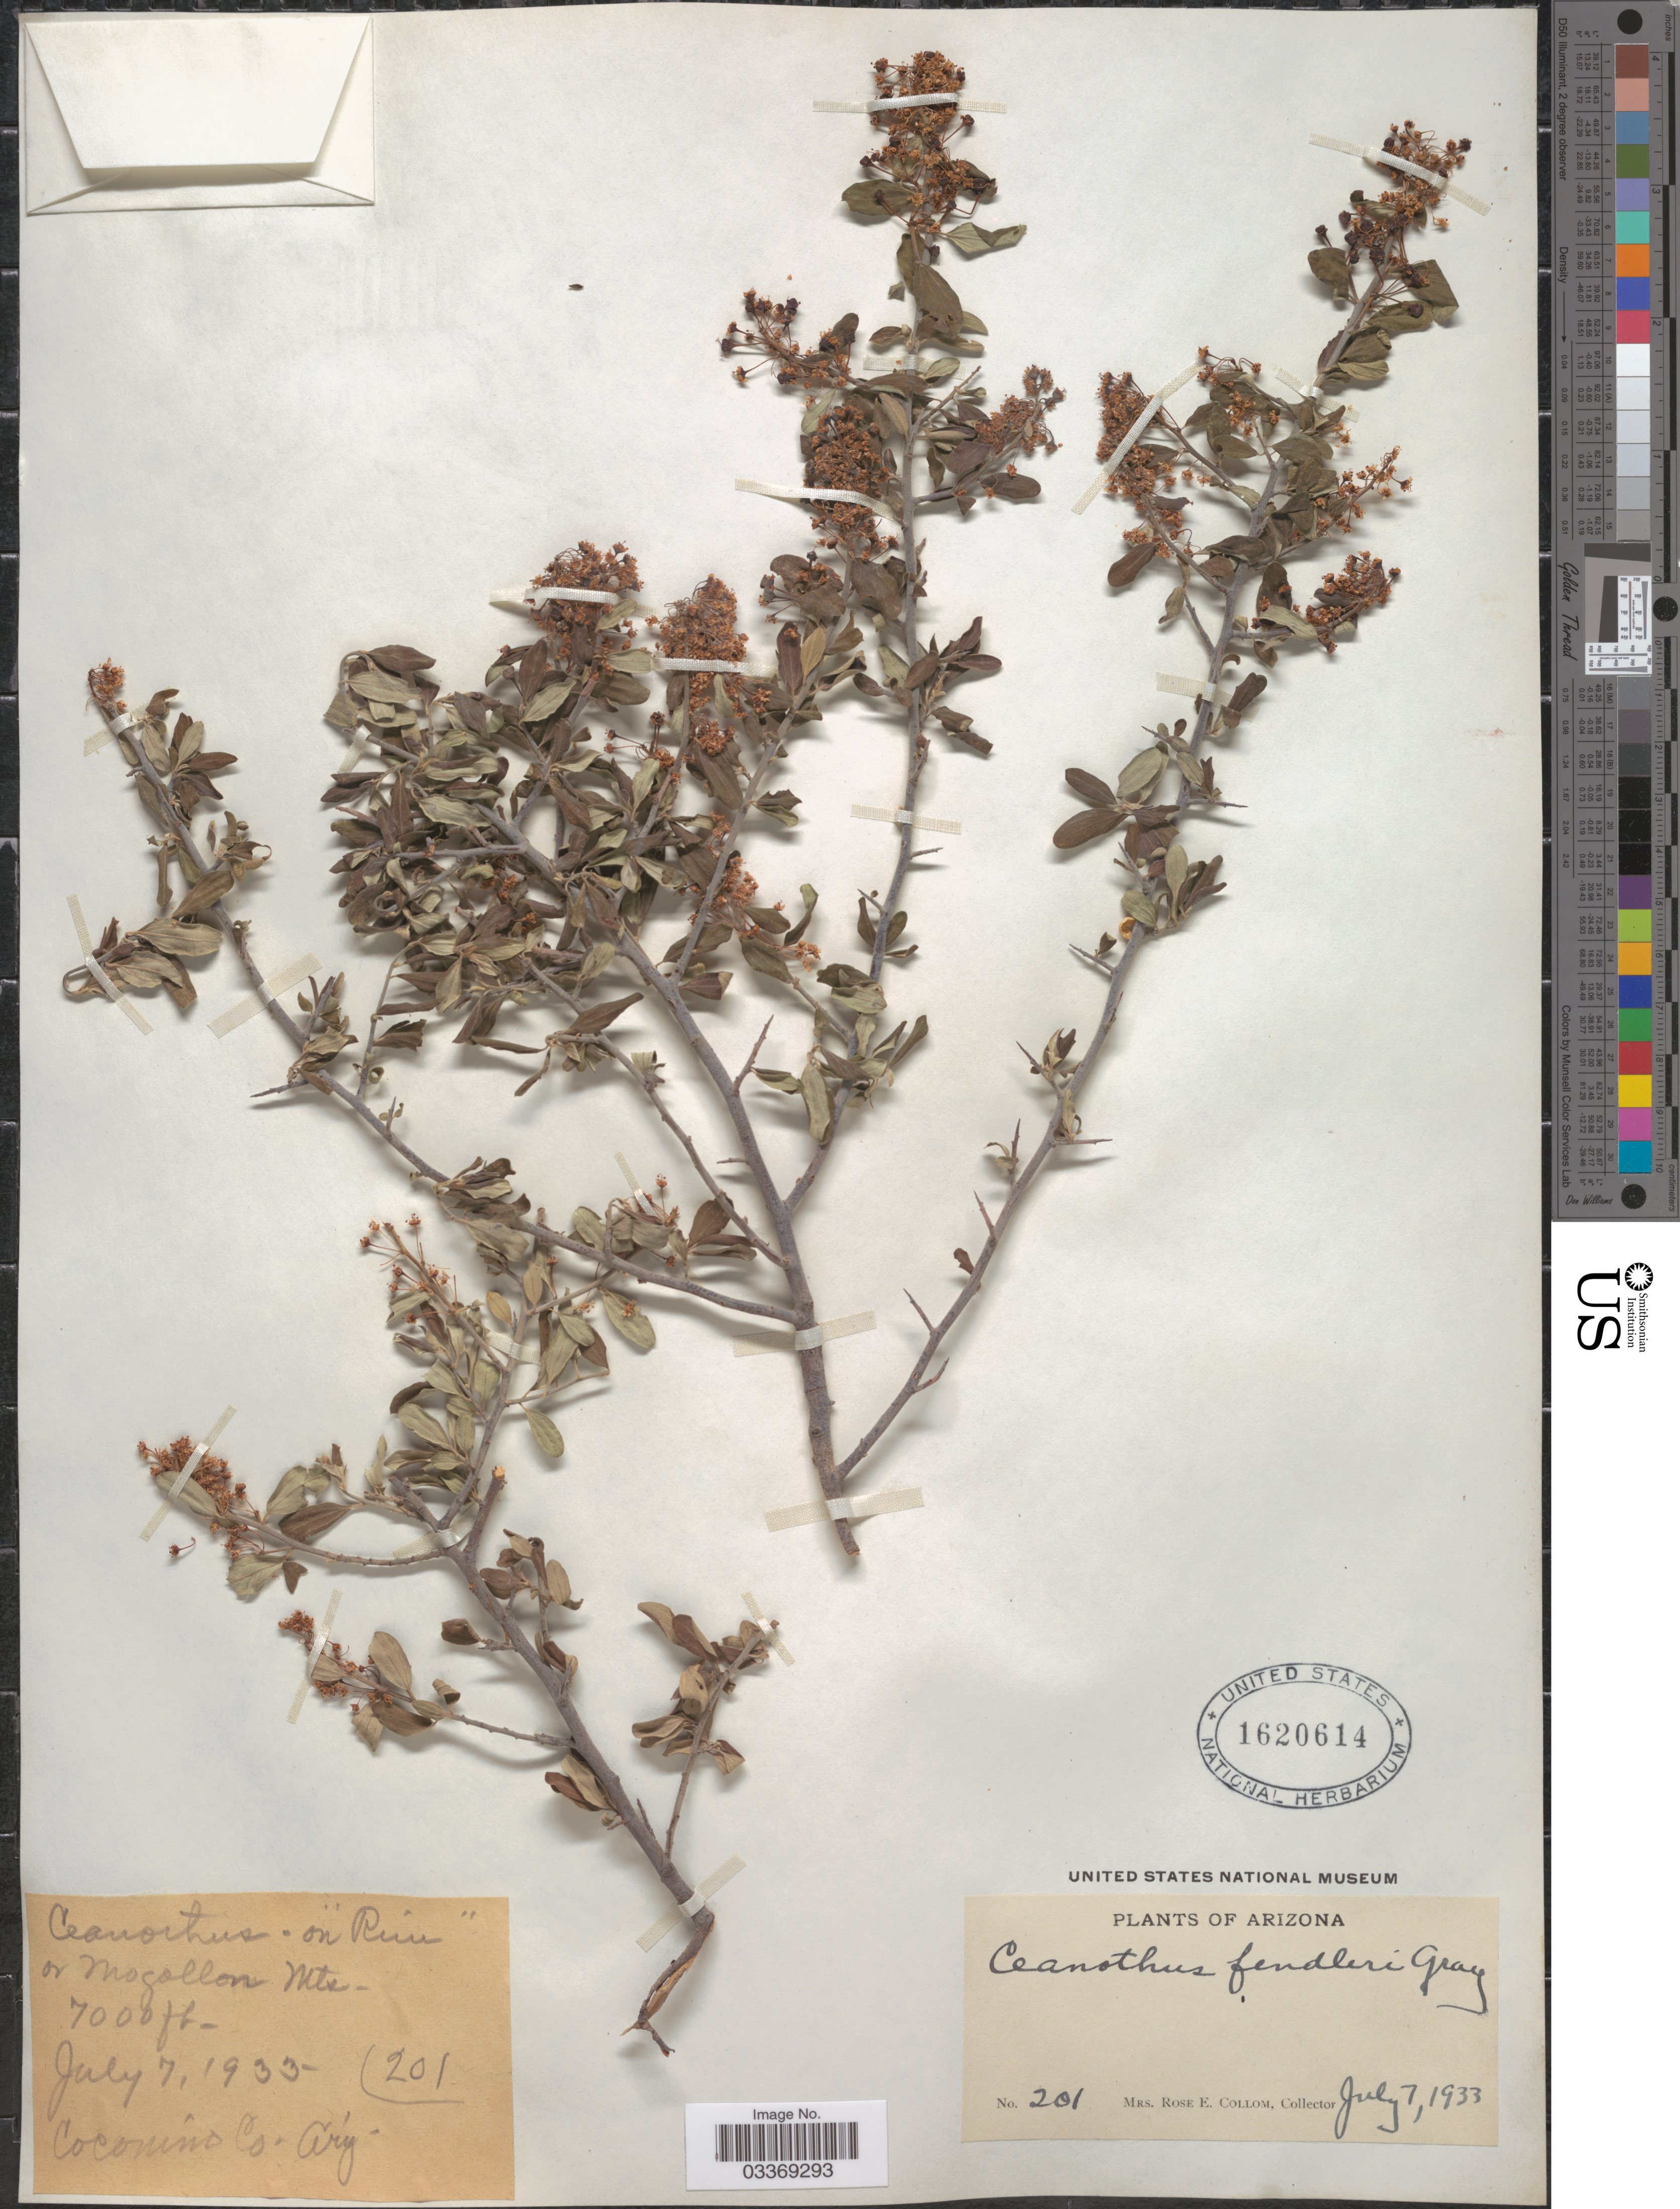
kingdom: Plantae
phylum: Tracheophyta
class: Magnoliopsida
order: Rosales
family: Rhamnaceae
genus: Ceanothus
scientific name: Ceanothus fendleri var. viridis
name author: A. Gray ex Trel.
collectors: R. E. Collom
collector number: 201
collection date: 1933-07-07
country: United States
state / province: Arizona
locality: Mogollon Mts., Coconino Co.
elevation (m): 2134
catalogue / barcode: US 1620614